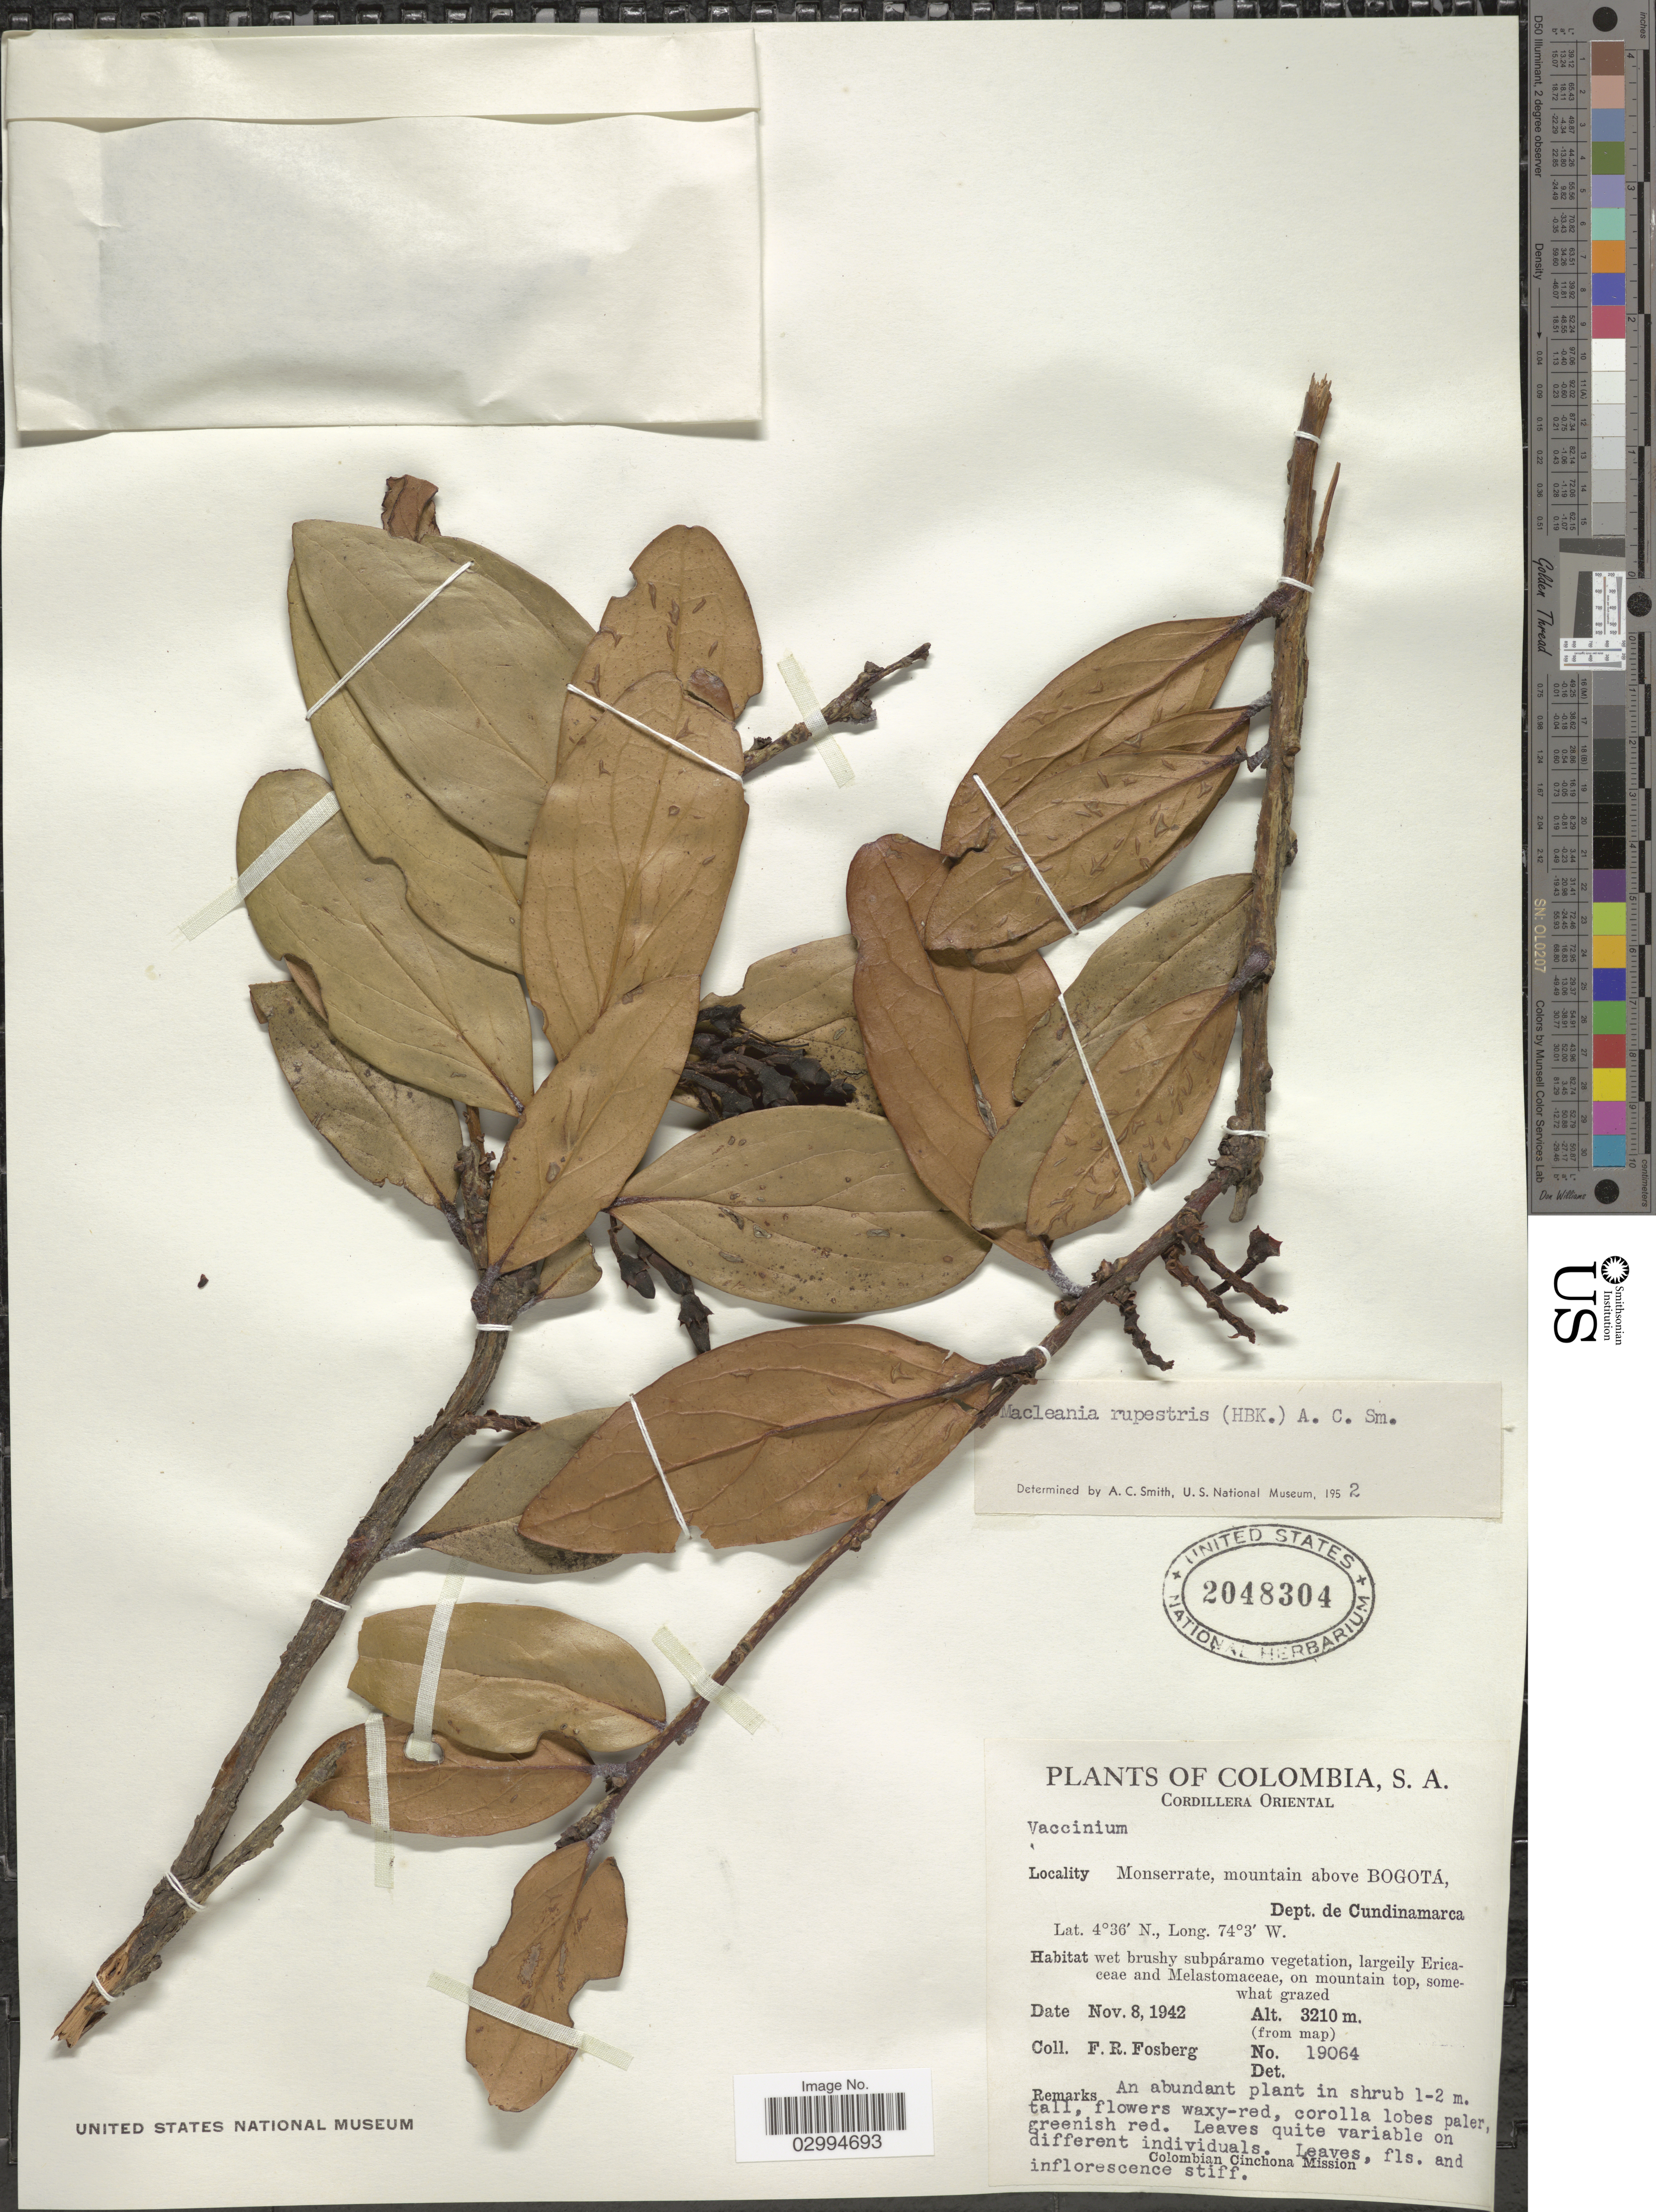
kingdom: Plantae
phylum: Tracheophyta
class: Magnoliopsida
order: Ericales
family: Ericaceae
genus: Macleania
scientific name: Macleania rupestris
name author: (Kunth) A.C. Sm.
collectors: F. R. Fosberg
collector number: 19064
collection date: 1942-11-08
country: Colombia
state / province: Cundinamarca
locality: Cordillera Oriental. Monserrate, mountain above Bogotá, Dept. de Cundinamarca.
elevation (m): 3210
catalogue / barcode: US 2048304